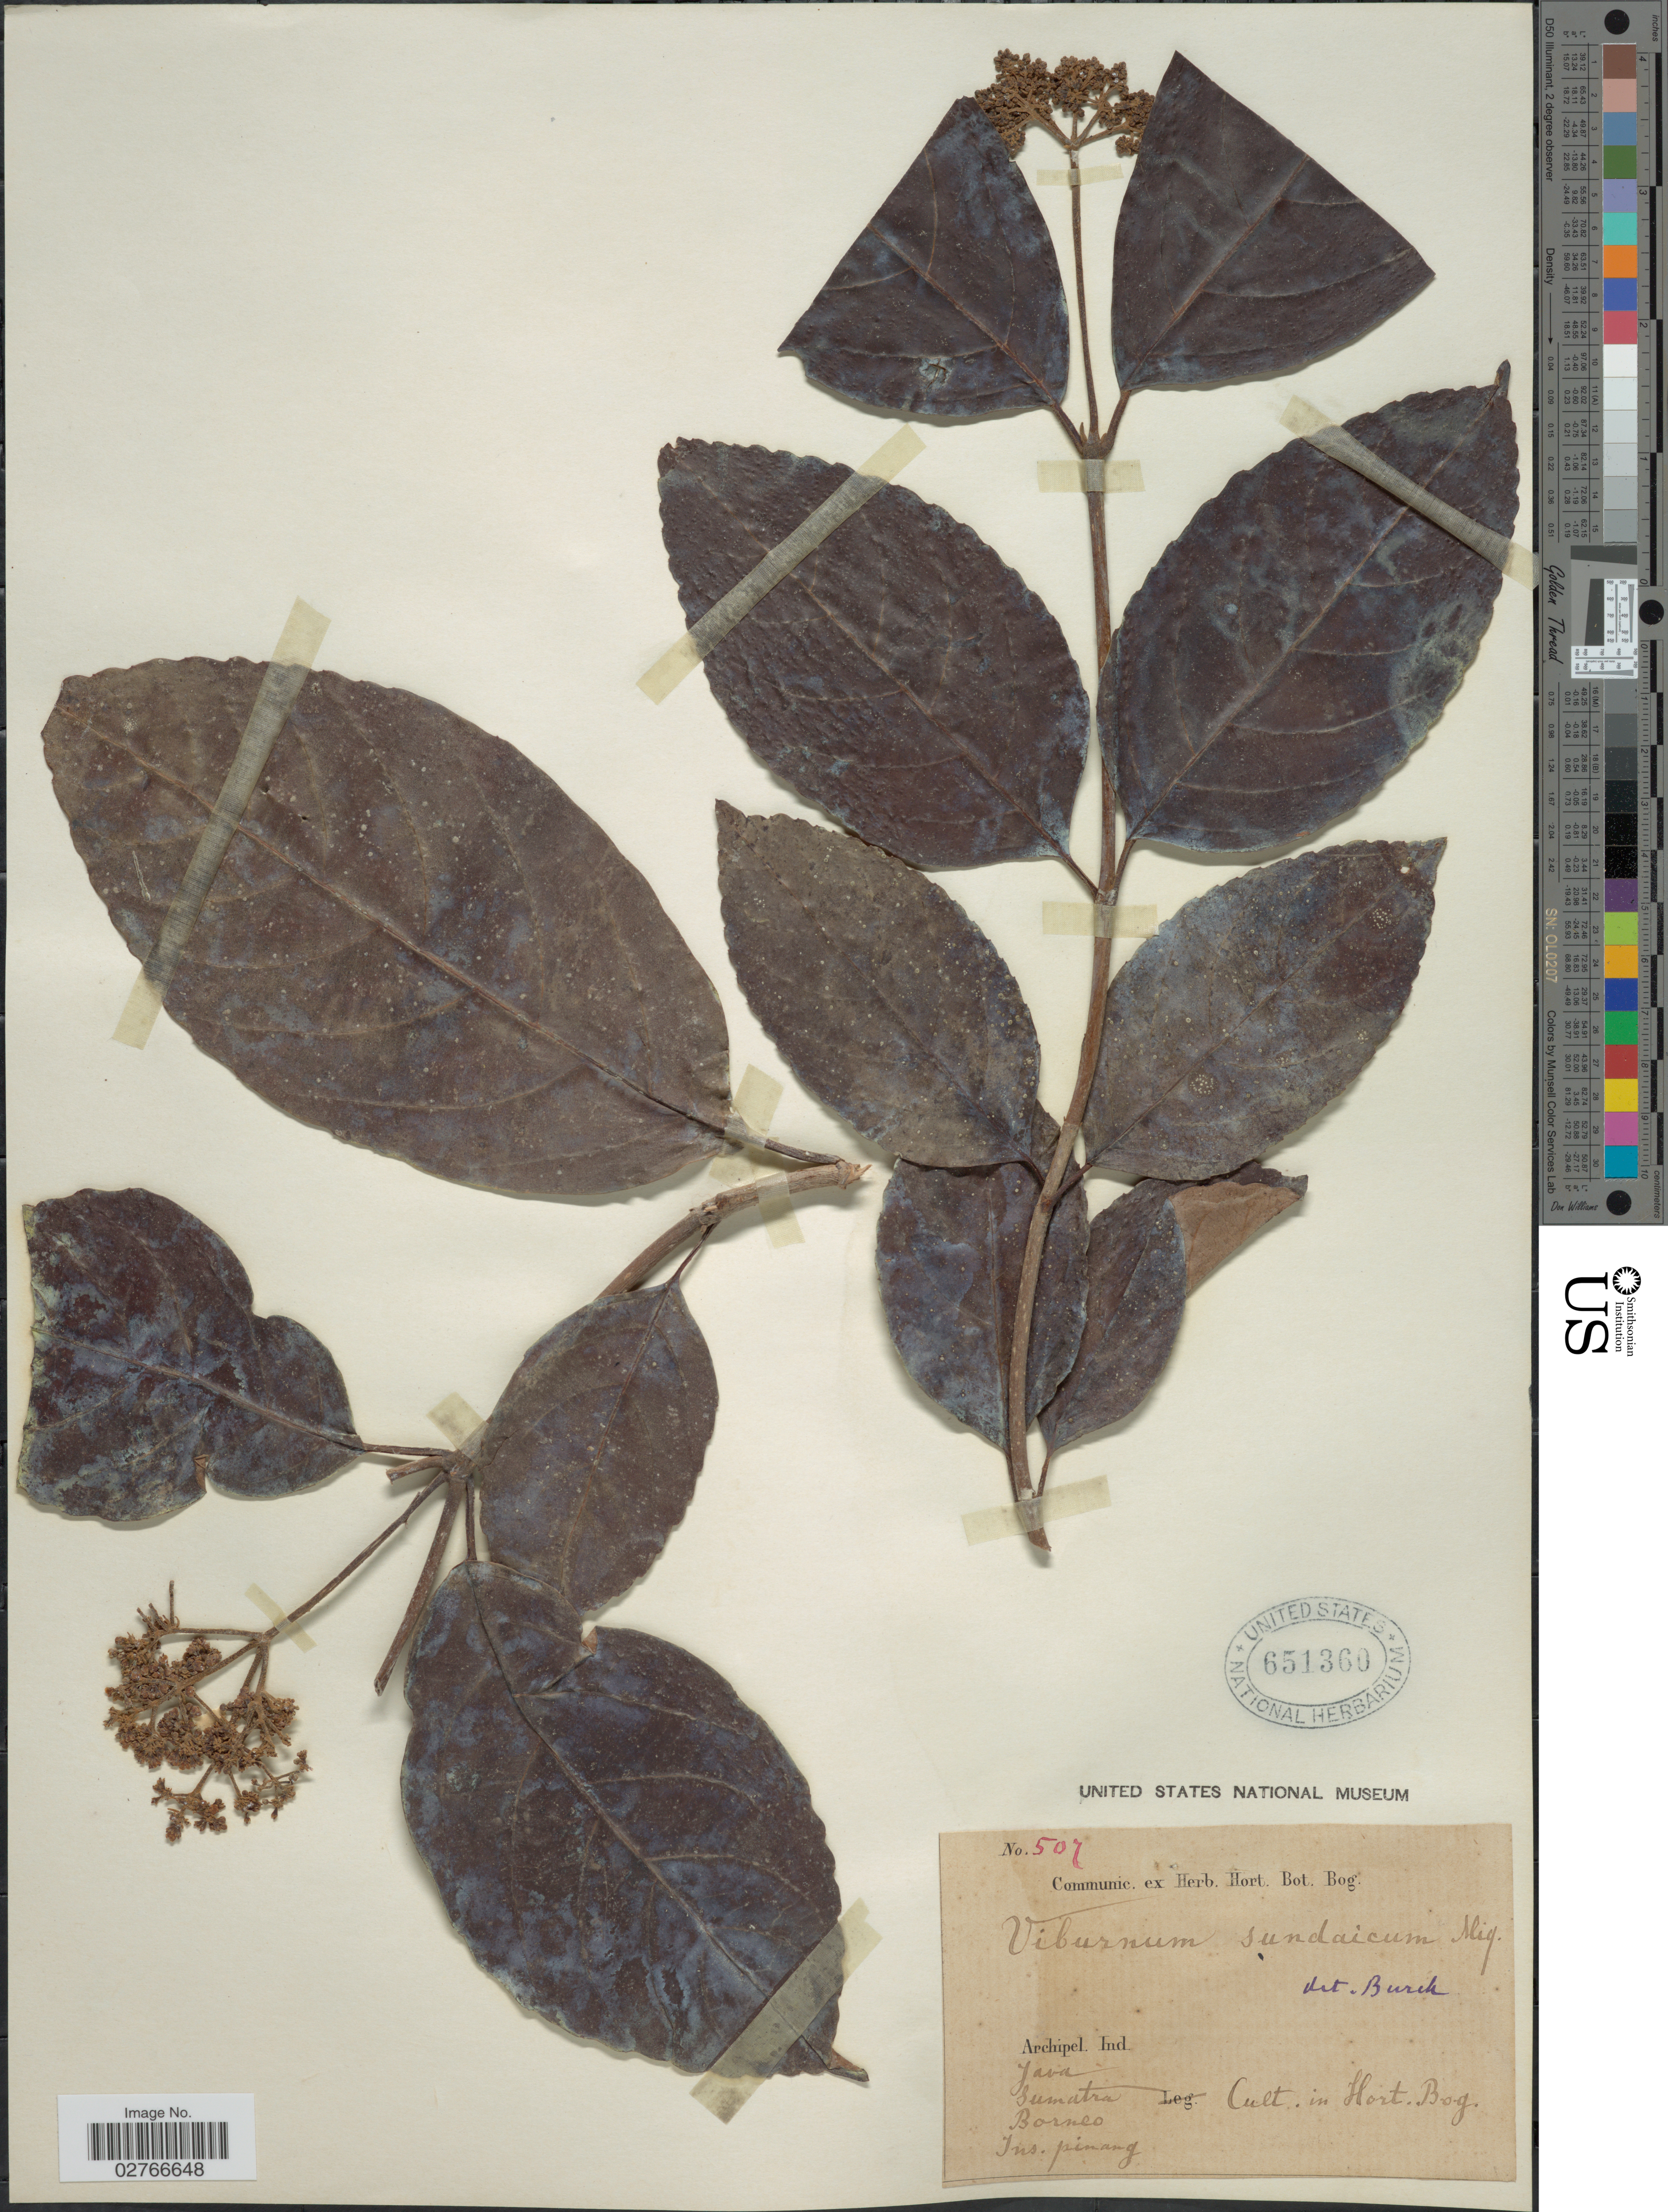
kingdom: Plantae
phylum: Tracheophyta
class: Magnoliopsida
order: Dipsacales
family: Viburnaceae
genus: Viburnum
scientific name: Viburnum lutescens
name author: Blume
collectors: ex herb. Hort. Bot. Bog.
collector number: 507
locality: Archipel Ind. [unsure placement] Hort. Bog.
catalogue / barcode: US 651360